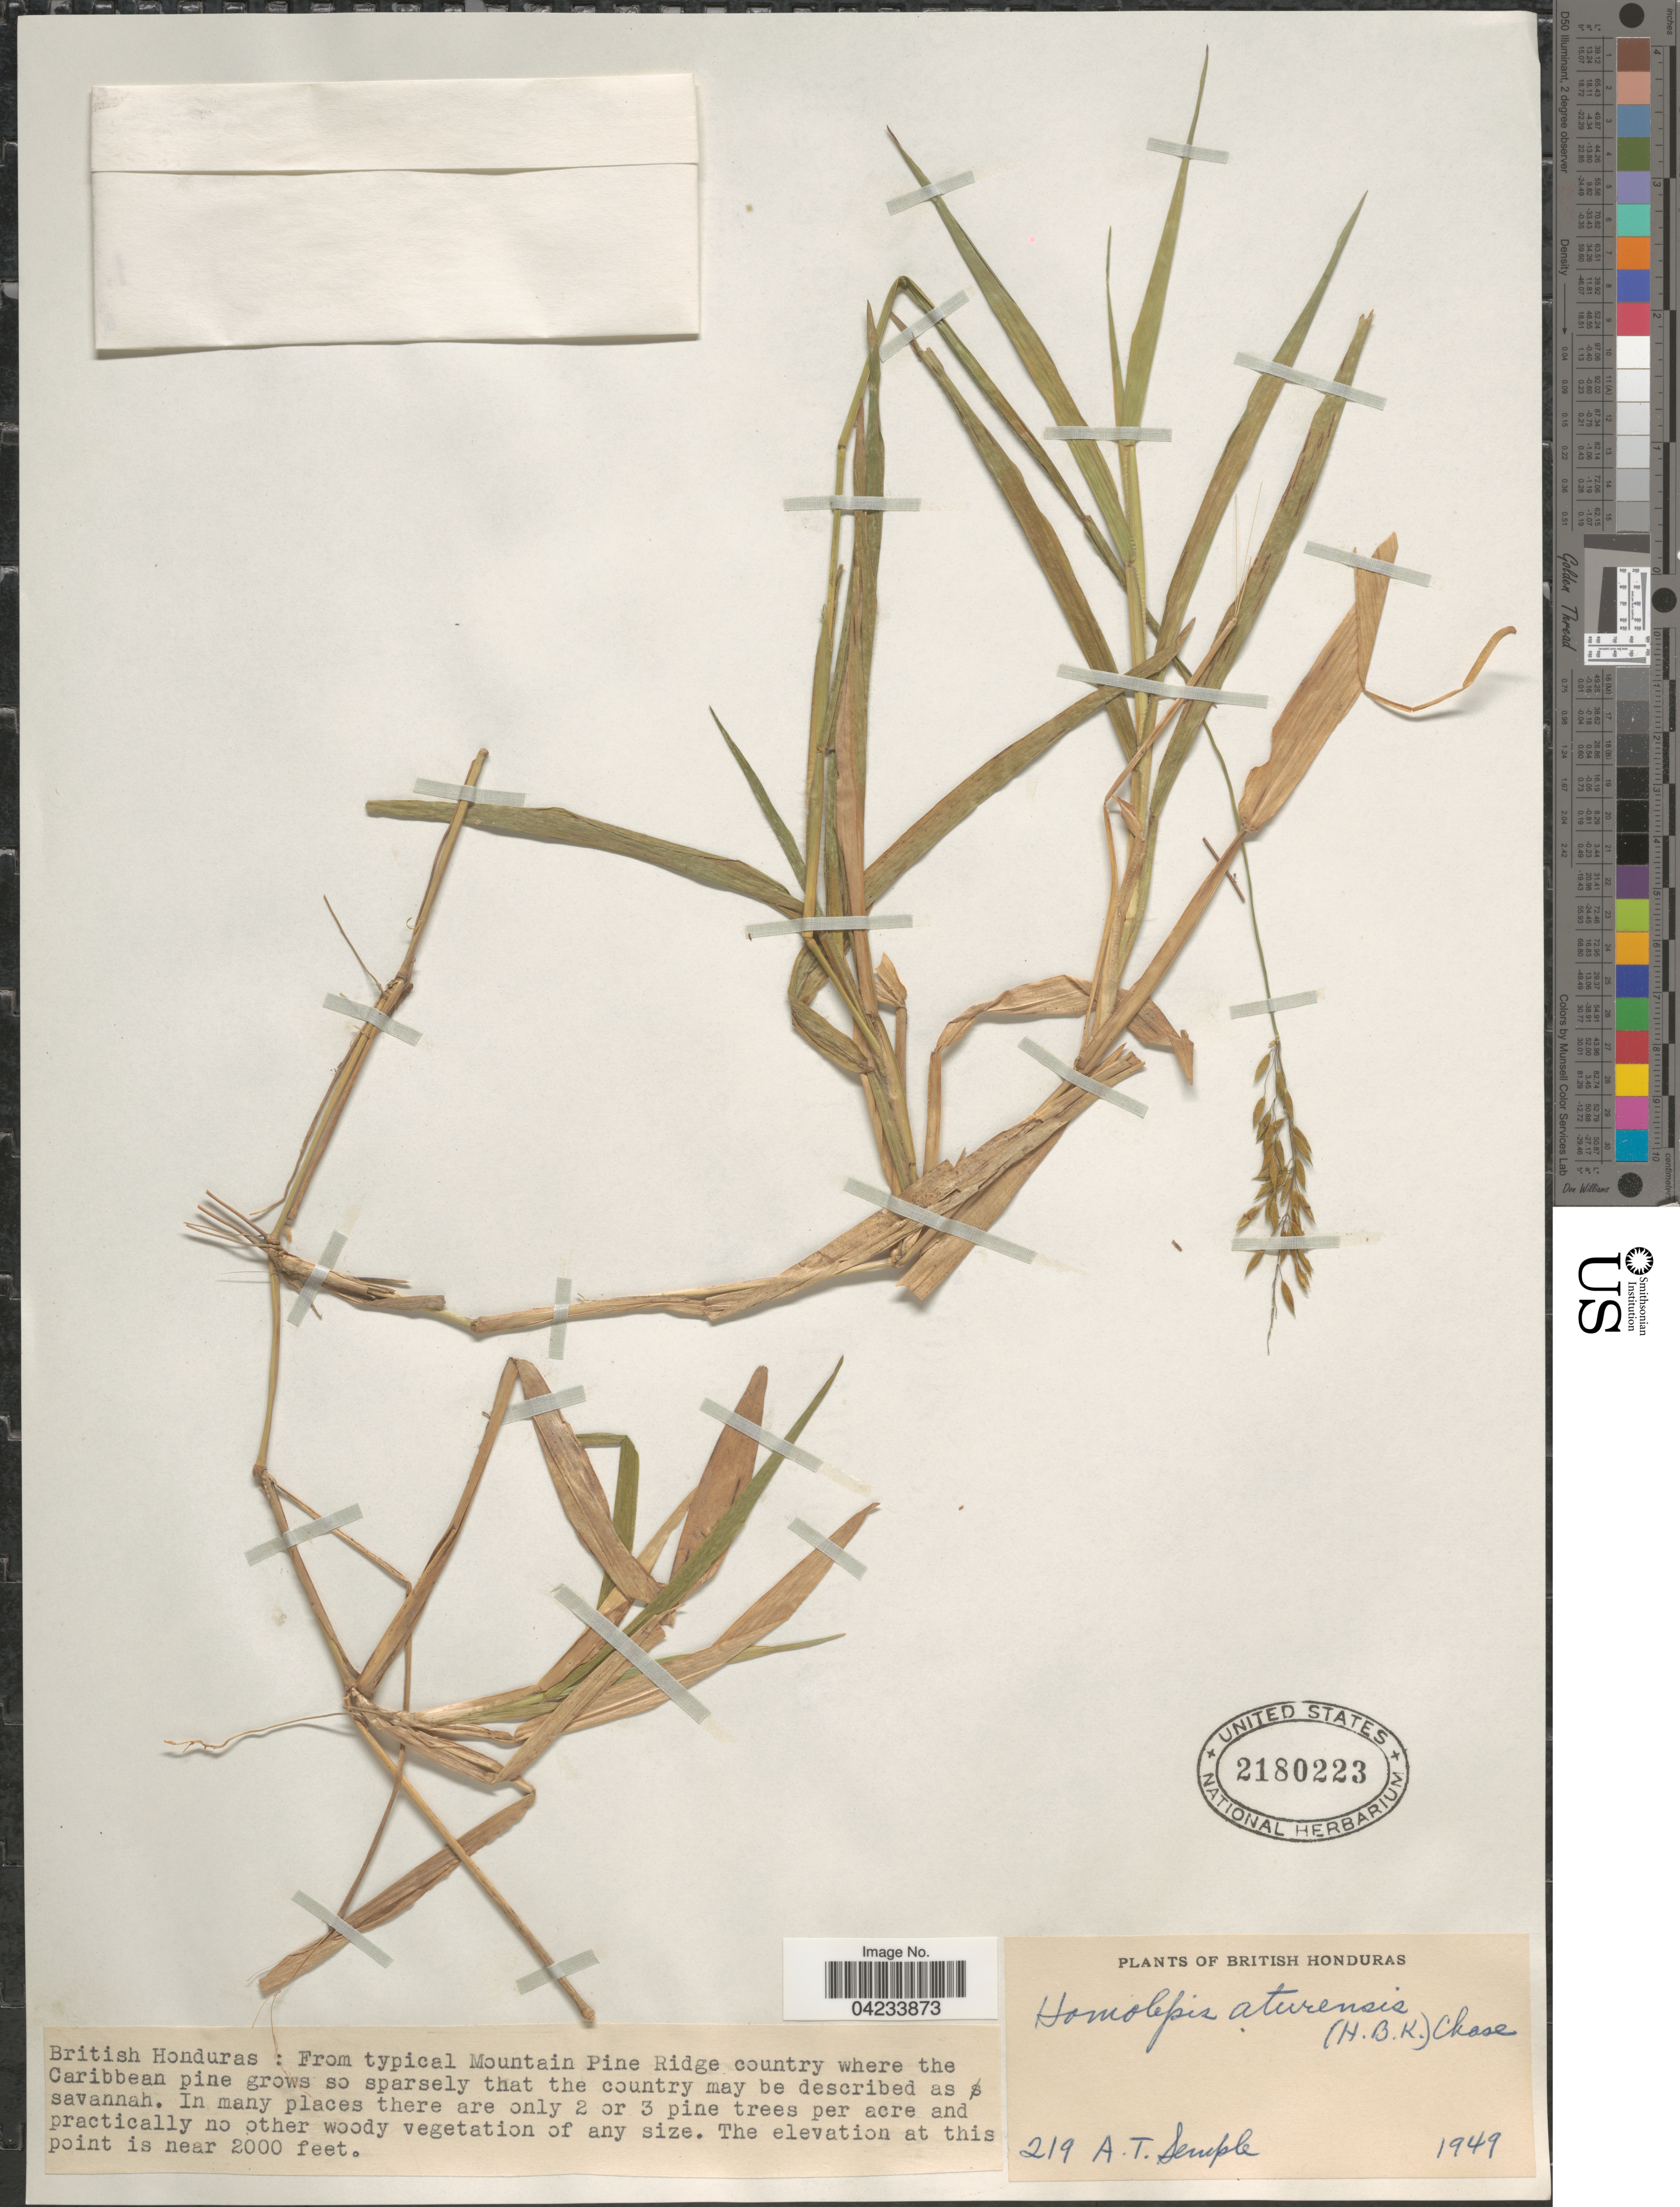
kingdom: Plantae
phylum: Tracheophyta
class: Liliopsida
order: Poales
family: Poaceae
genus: Homolepis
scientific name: Homolepis aturensis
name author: (Kunth) Chase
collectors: A. Semple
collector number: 219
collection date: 1949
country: Belize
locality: British Honduras.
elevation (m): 610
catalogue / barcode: US 2180223